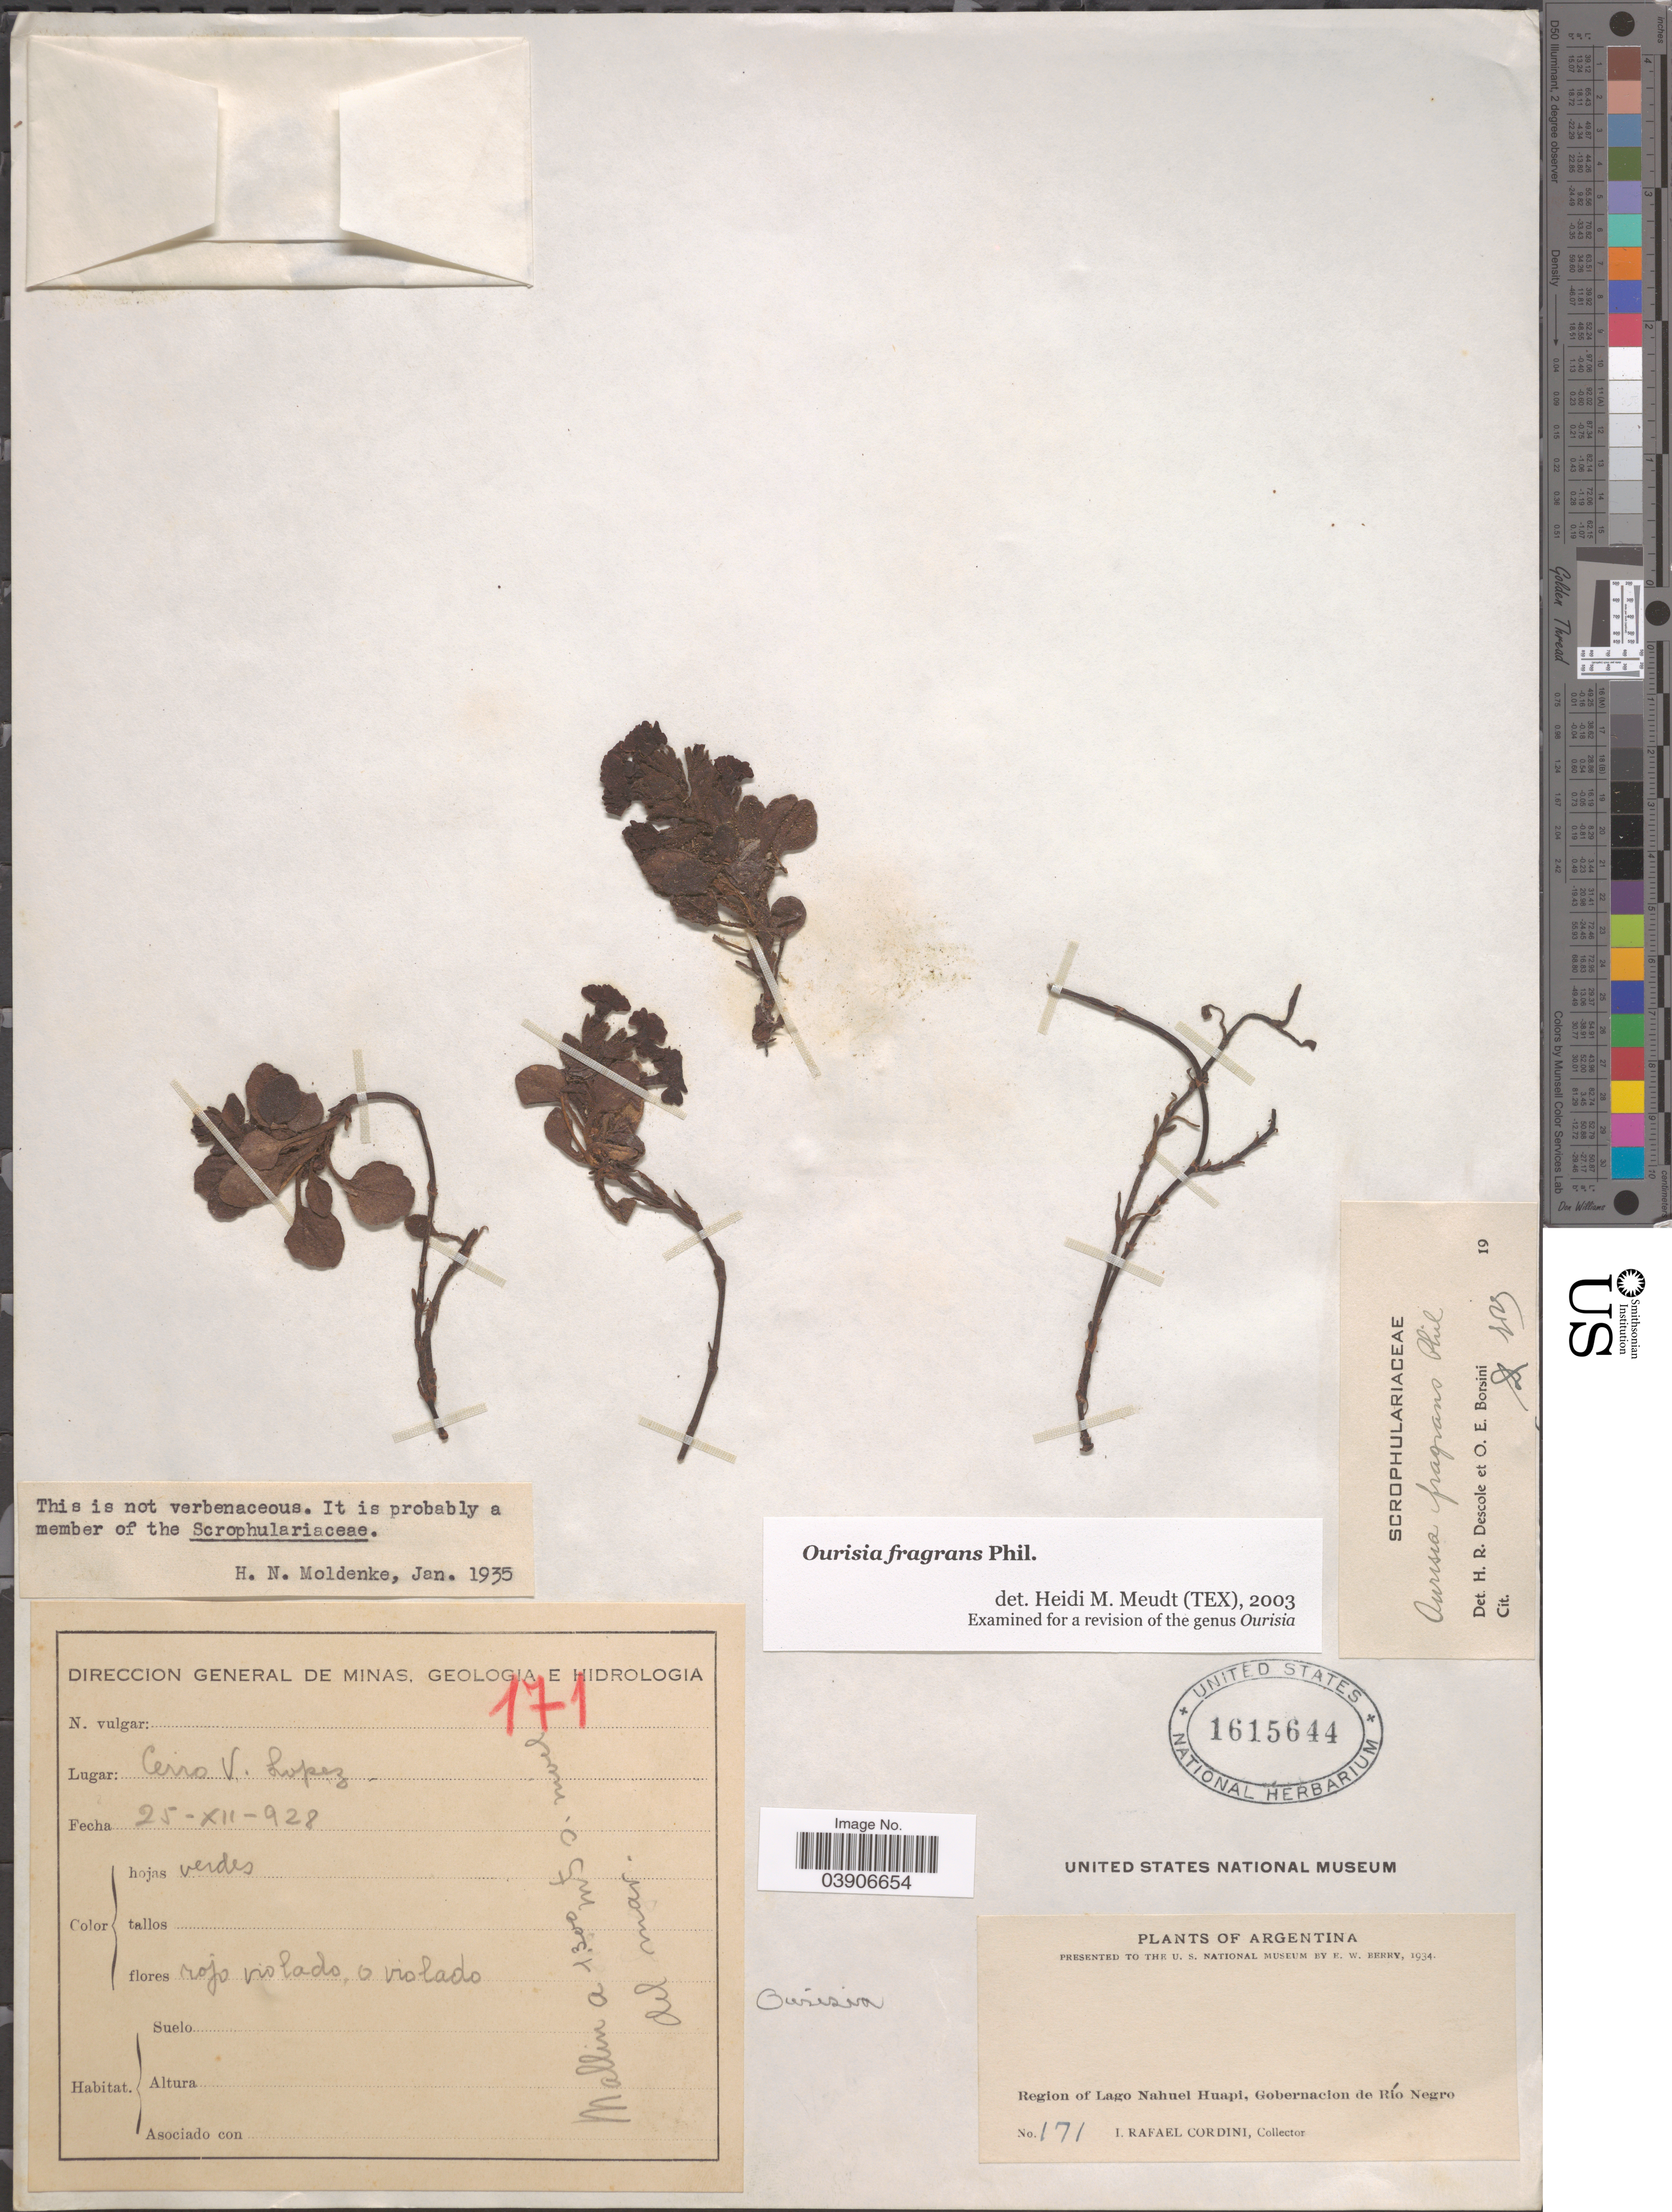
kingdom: Plantae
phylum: Tracheophyta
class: Magnoliopsida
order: Lamiales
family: Plantaginaceae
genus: Ourisia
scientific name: Ourisia fragrans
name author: Phil.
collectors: I. Cordini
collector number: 171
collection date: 1928-12-25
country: Argentina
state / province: Rio Negro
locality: Cerro V. Lopez. Region of Lago Nahuel Huapi, Gobernacion de Río Negro.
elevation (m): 1300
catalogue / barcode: US 1615644